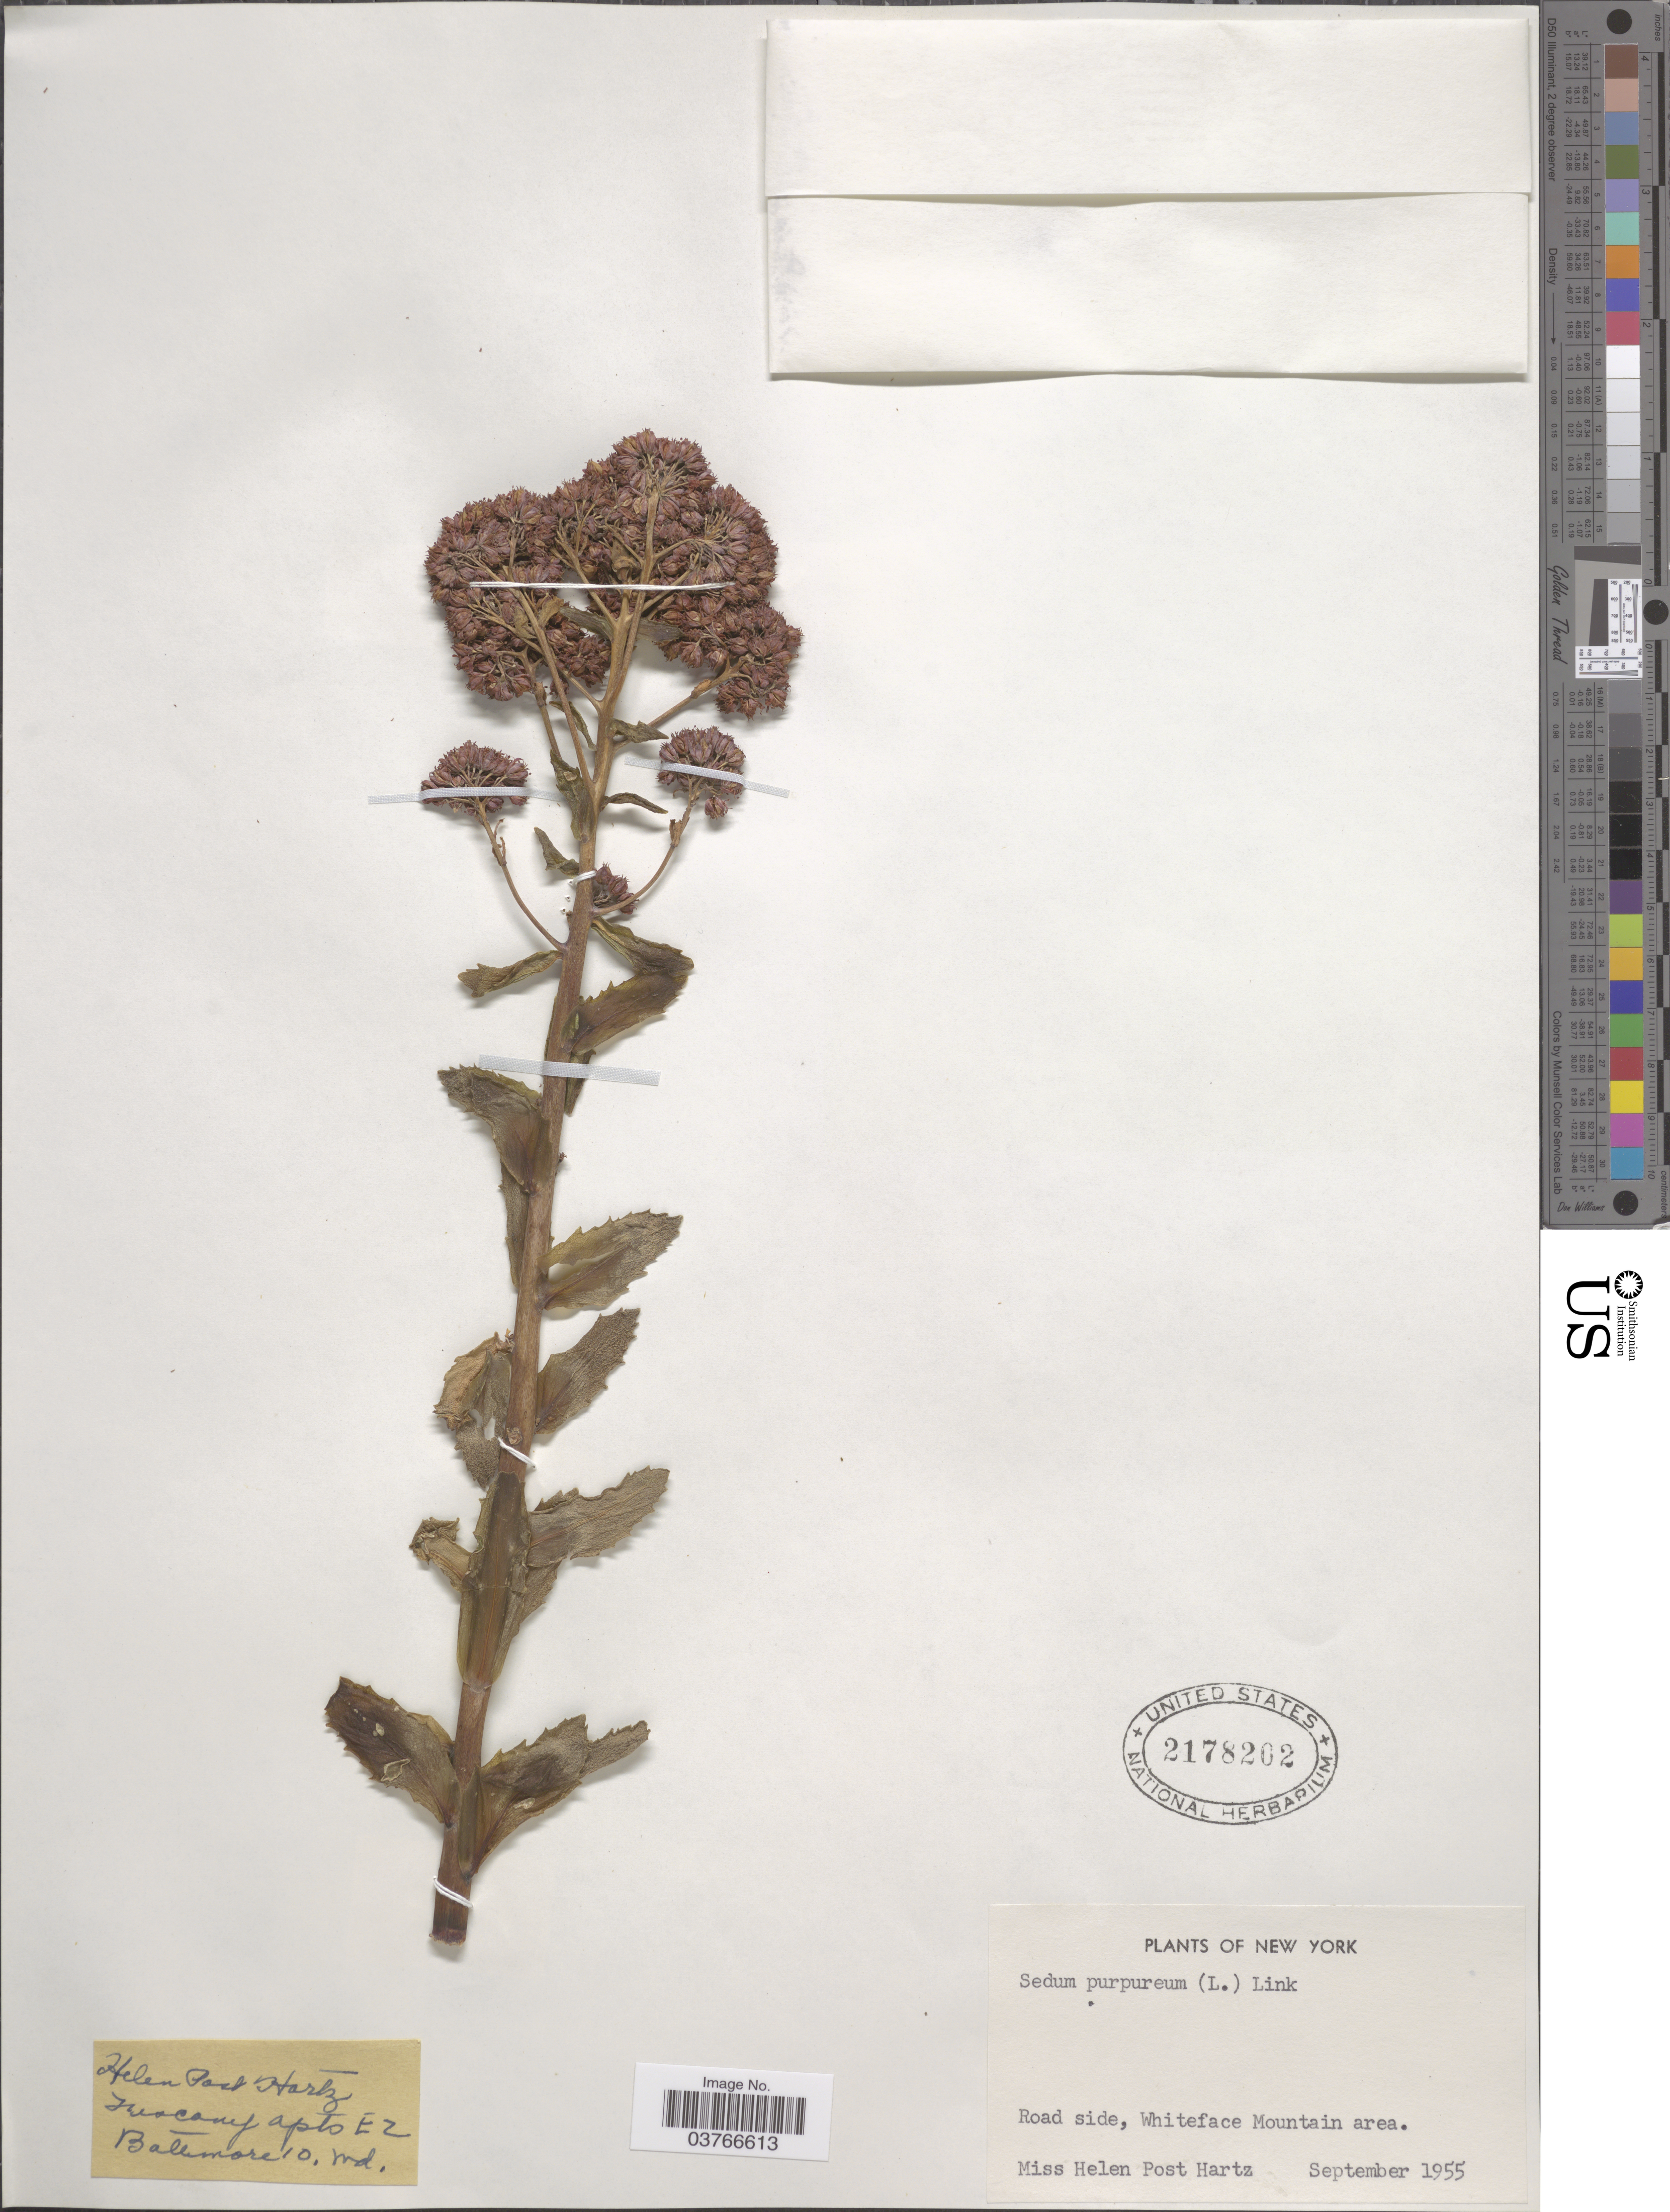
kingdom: Plantae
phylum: Tracheophyta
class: Magnoliopsida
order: Saxifragales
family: Crassulaceae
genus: Sedum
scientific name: Sedum purpureum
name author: (L.) Schult.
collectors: H. Hartz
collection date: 1955-09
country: United States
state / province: New York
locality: Road side, Whiteface Mountain area.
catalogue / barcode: US 2178202